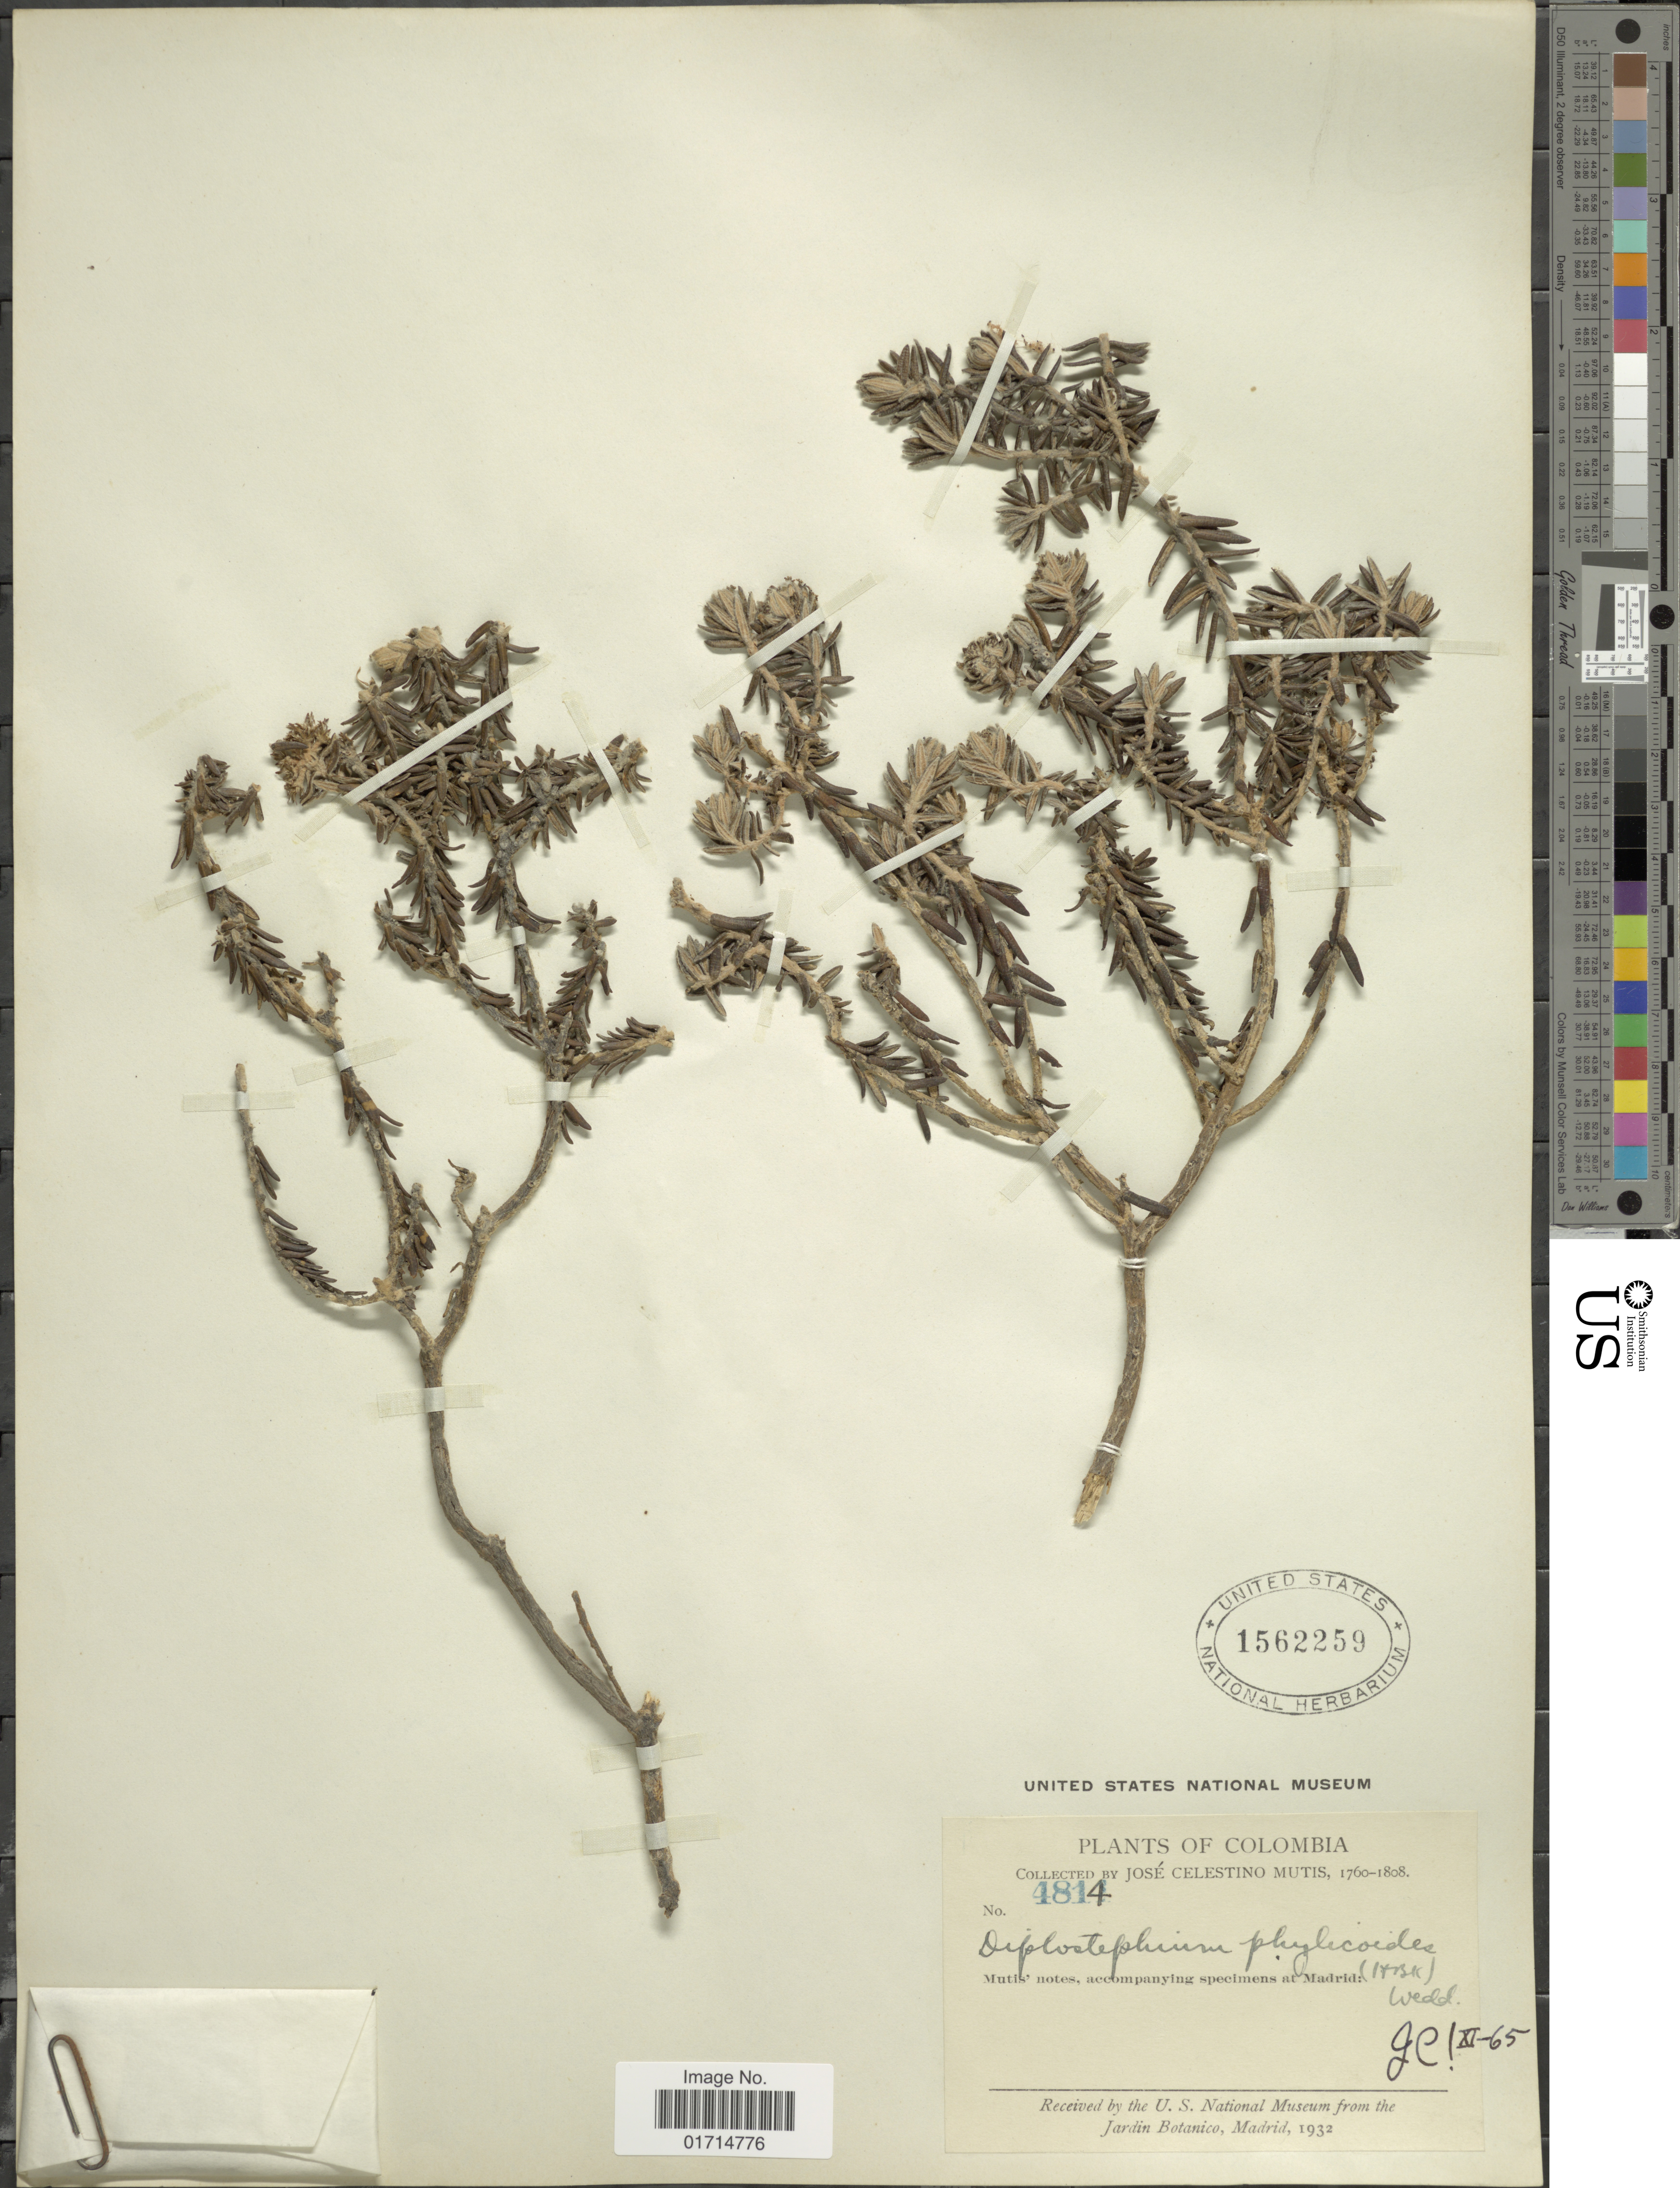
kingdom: Plantae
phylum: Tracheophyta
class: Magnoliopsida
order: Asterales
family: Asteraceae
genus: Diplostephium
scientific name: Diplostephium phylicoides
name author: (Kunth) Wedd.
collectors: J. C. B. Mutis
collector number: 4814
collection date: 1760/1808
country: Colombia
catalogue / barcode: US 1562259